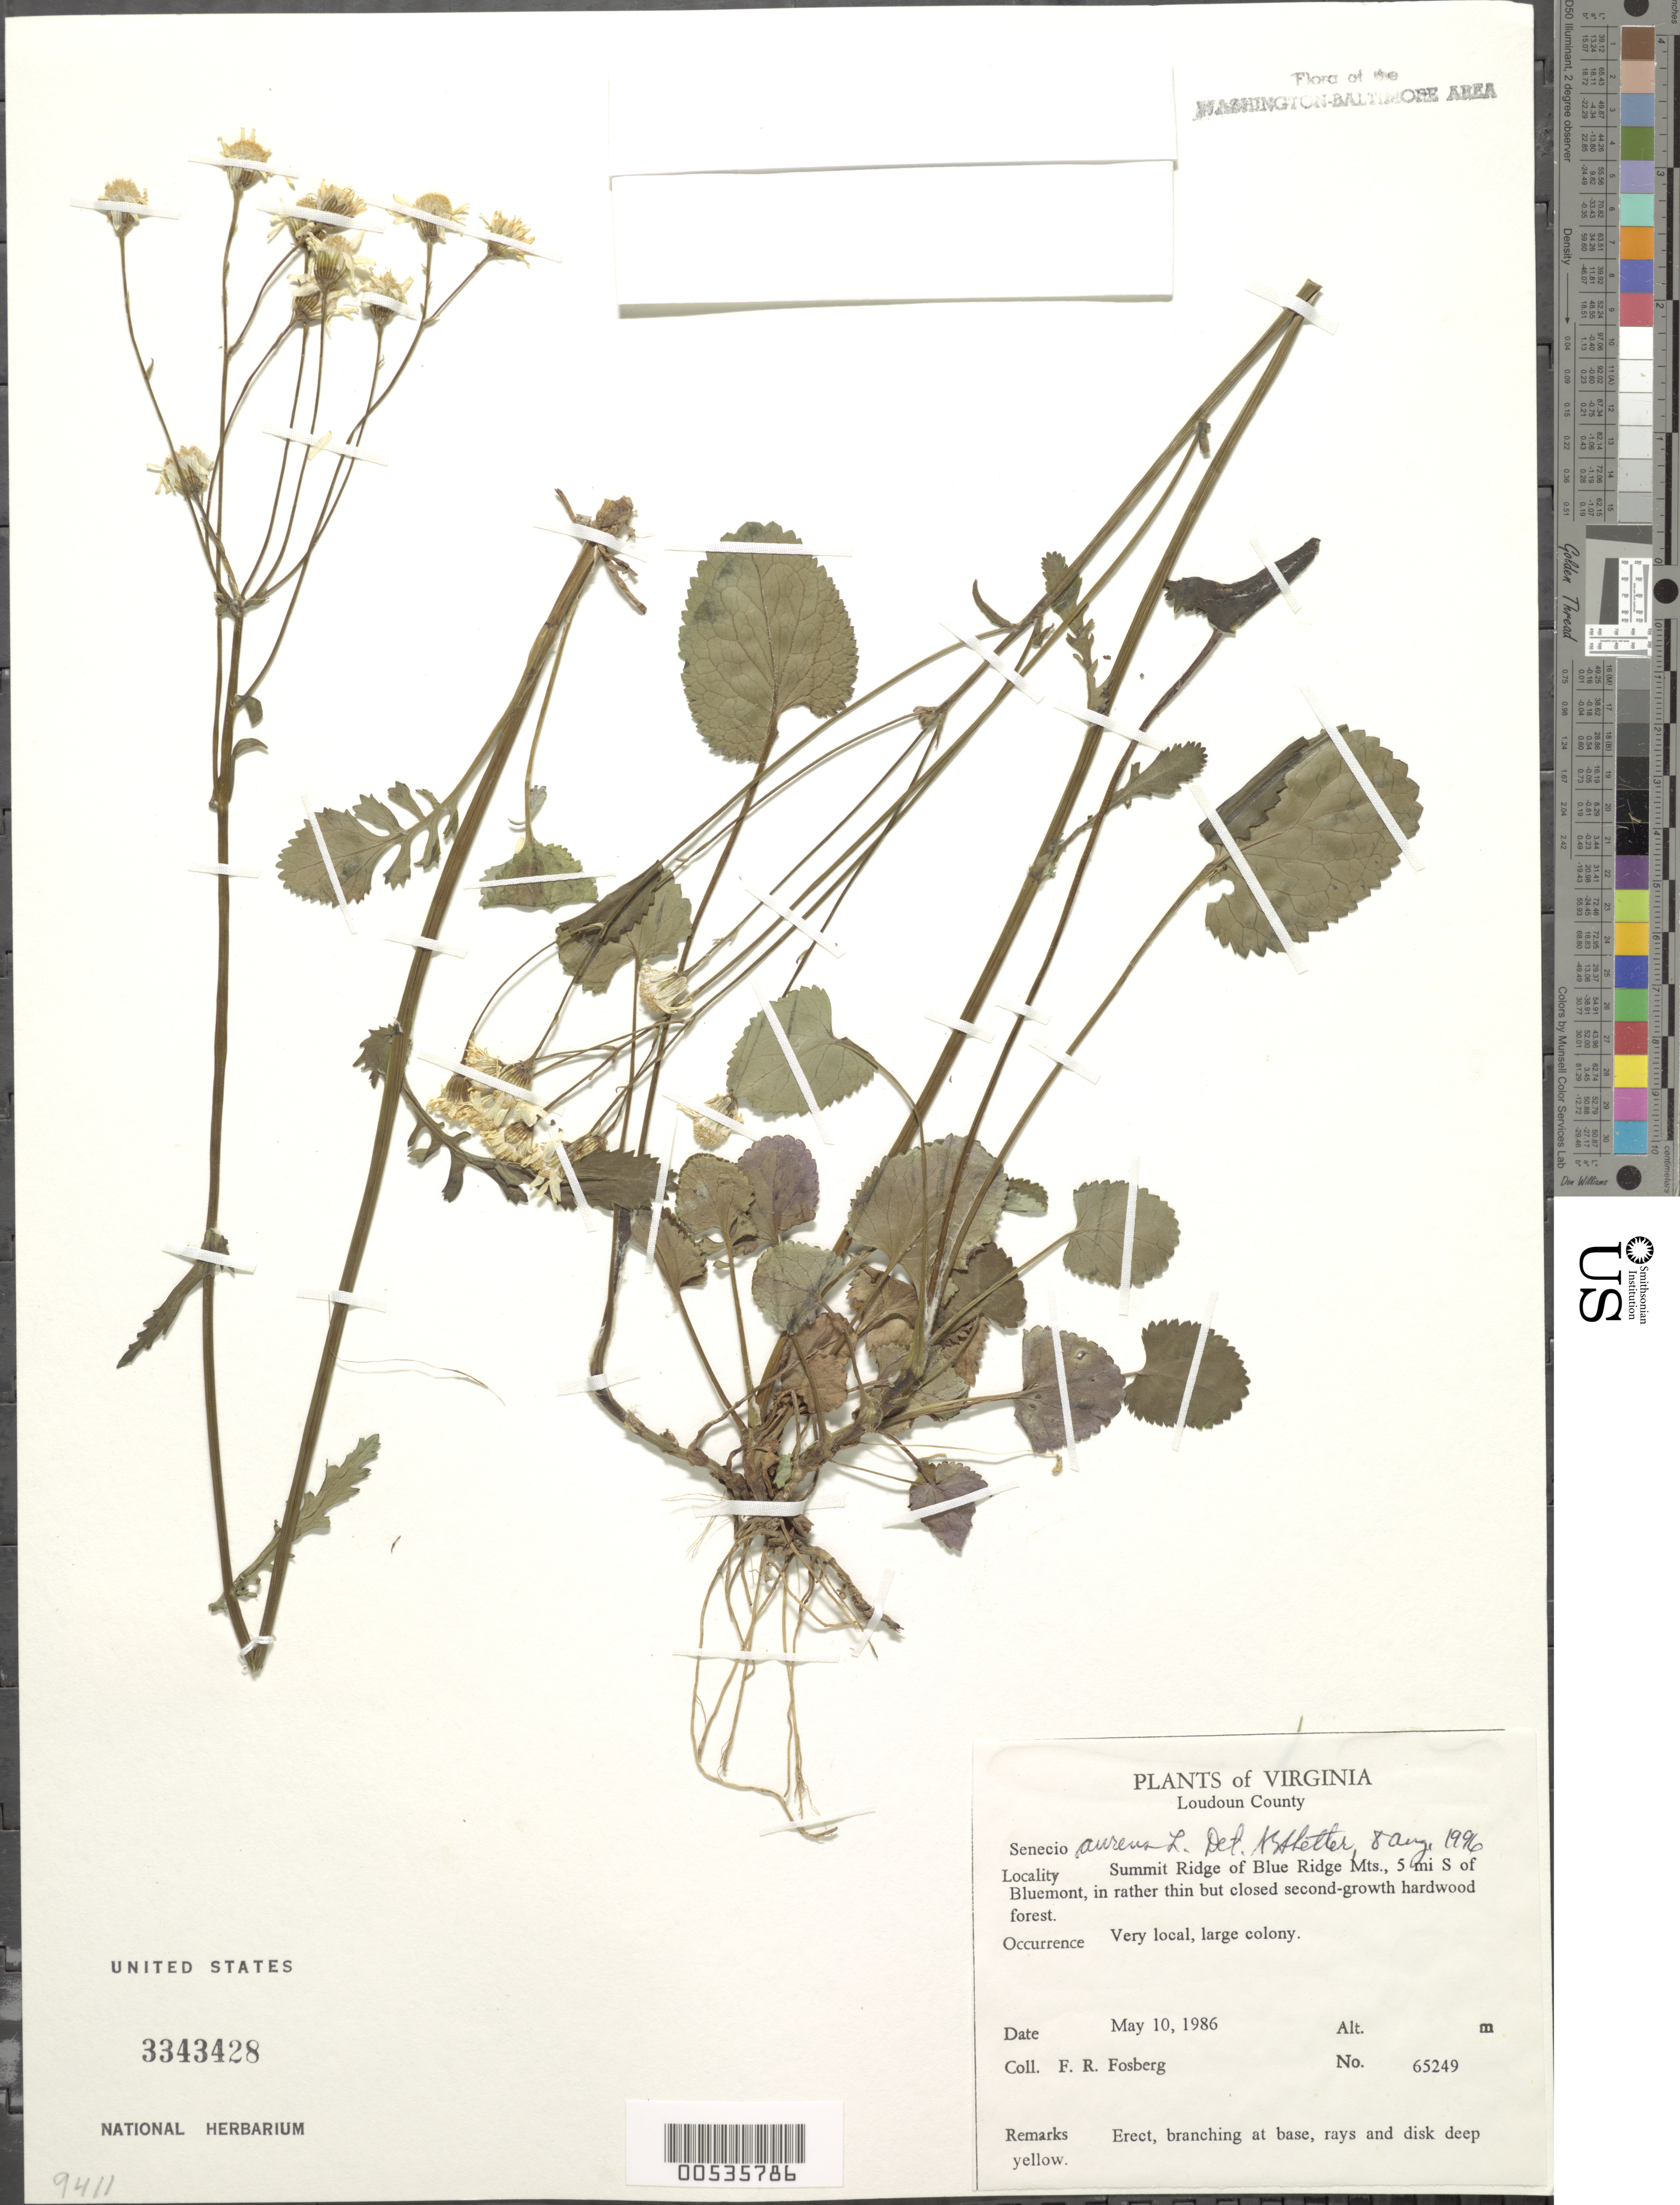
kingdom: Plantae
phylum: Tracheophyta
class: Magnoliopsida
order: Asterales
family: Asteraceae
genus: Packera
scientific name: Packera aurea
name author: (L.) Á. Löve & D. Löve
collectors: F. R. Fosberg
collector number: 65249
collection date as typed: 10 May 1986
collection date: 1986-05-10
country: United States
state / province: Virginia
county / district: Loudoun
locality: Summit ridge of Blue Ridge Mts., S of Bluemont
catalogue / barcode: US 3343428